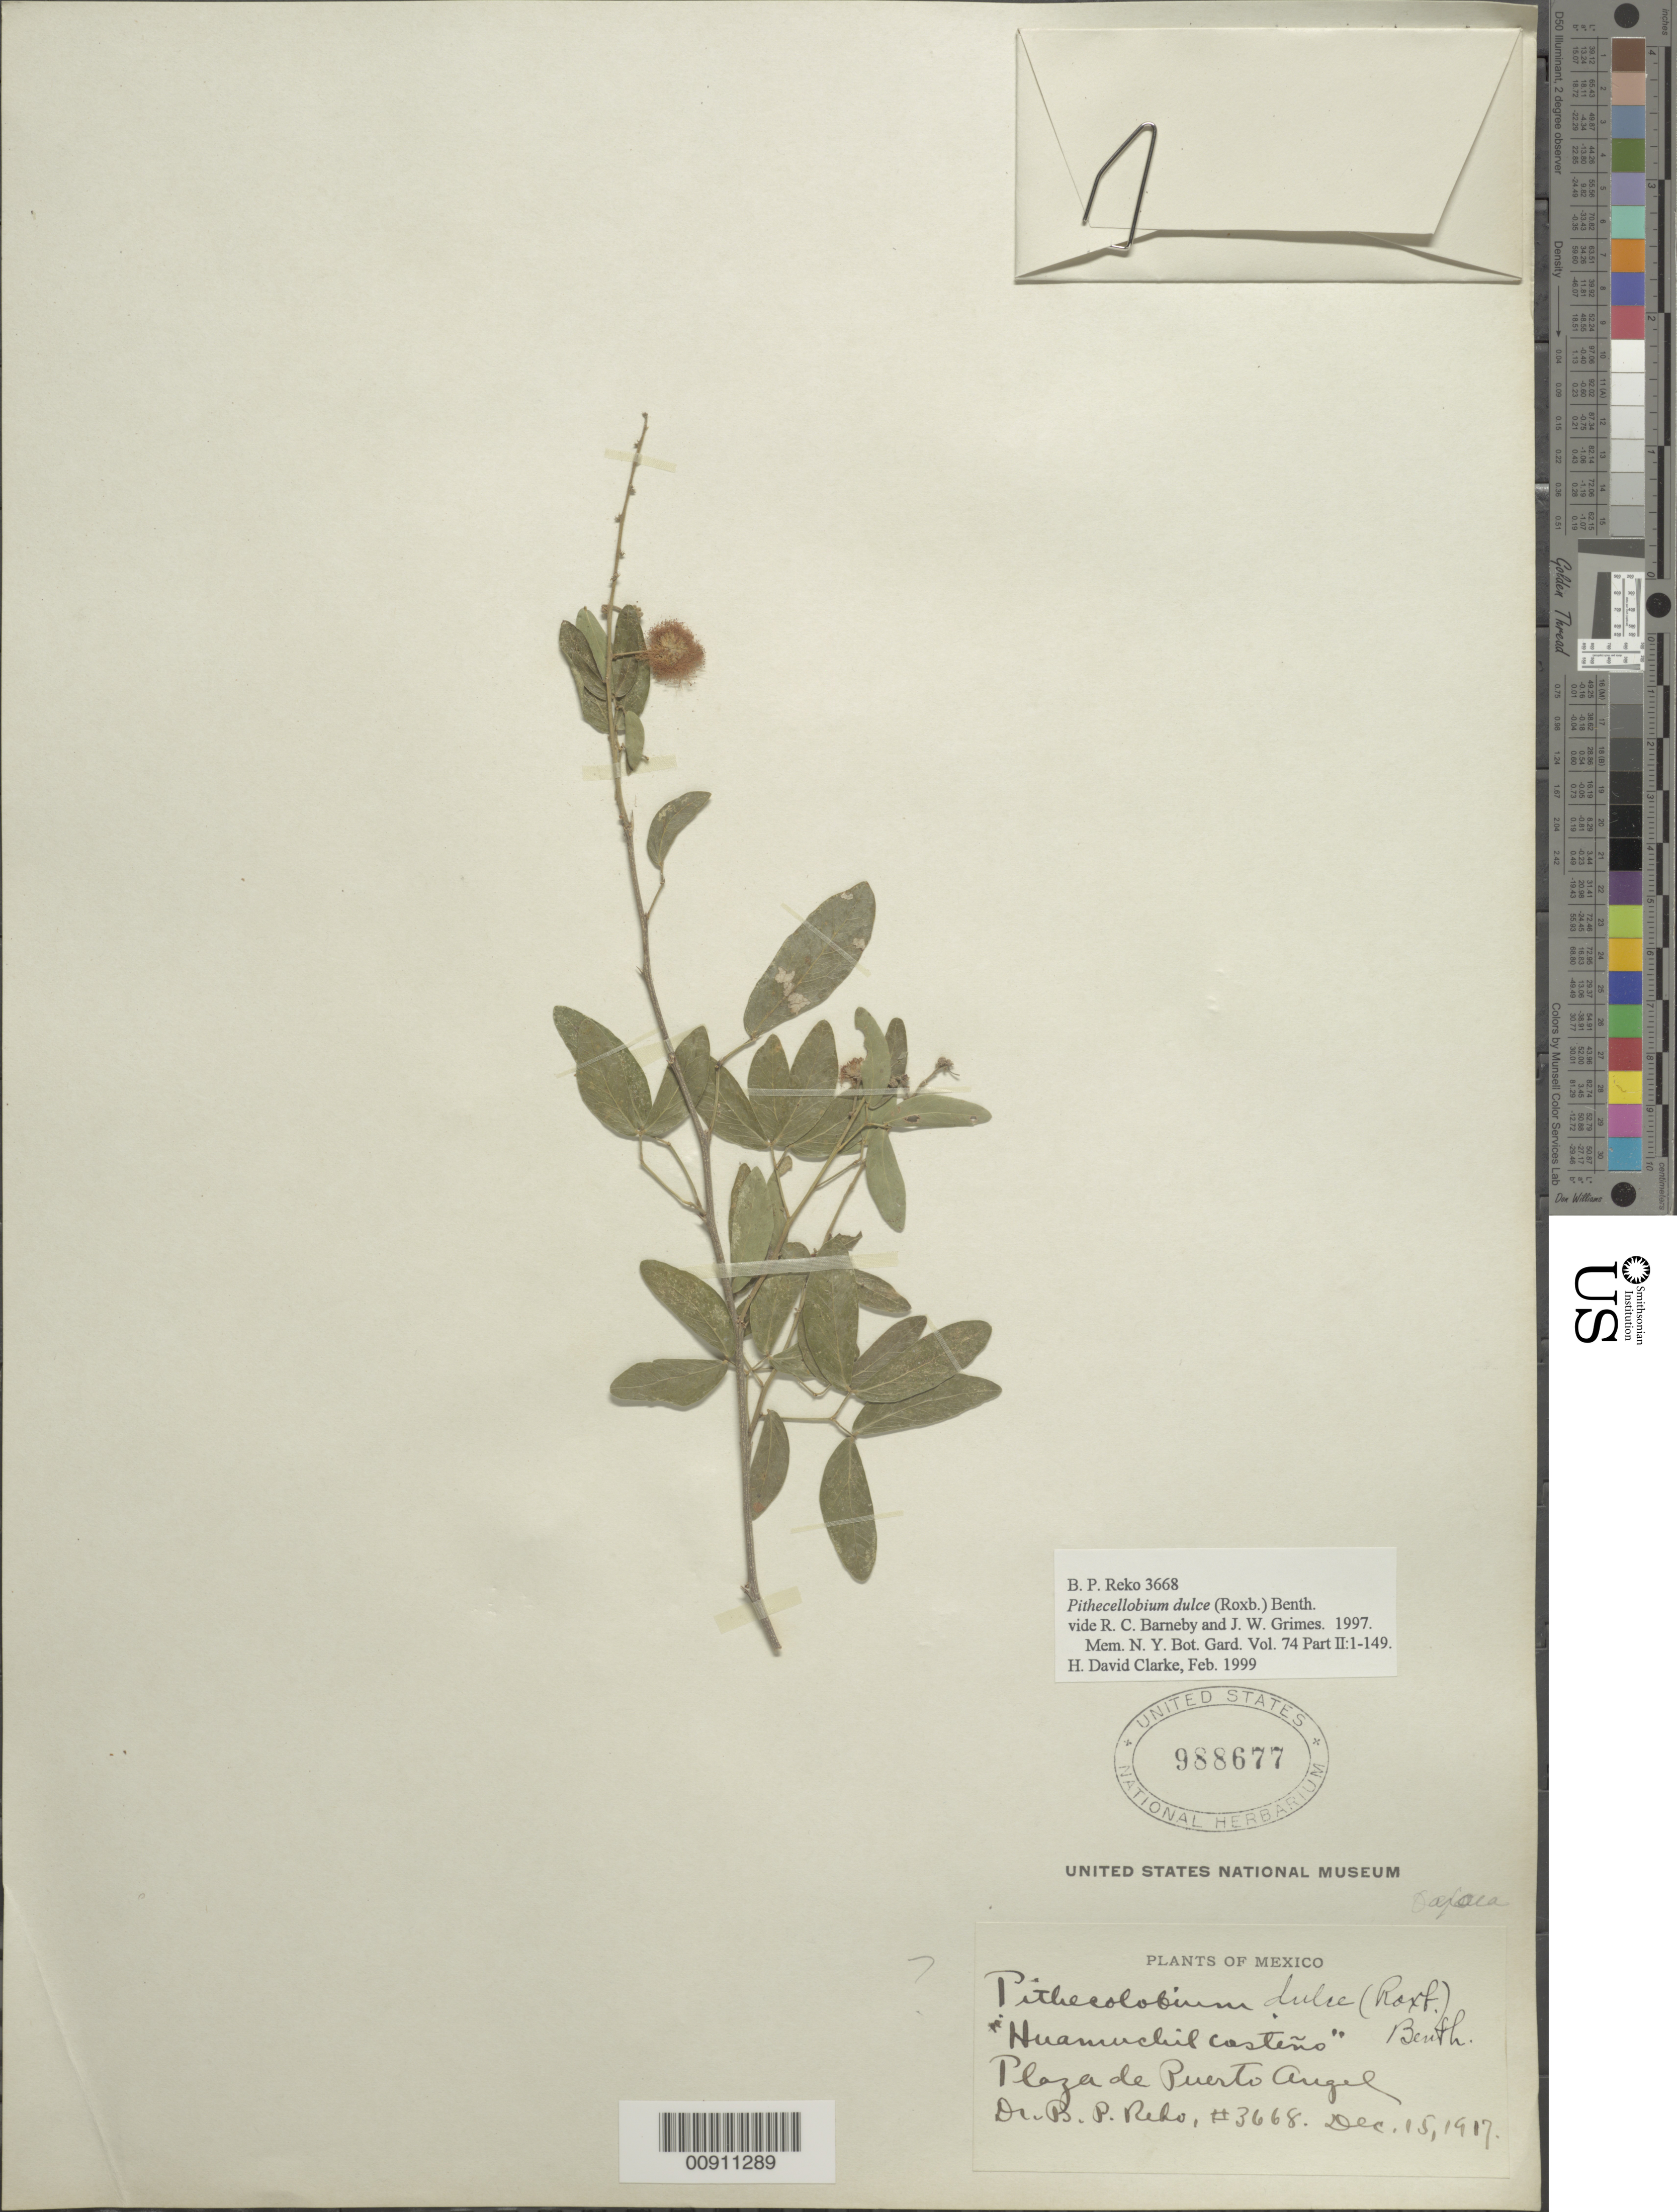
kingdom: Plantae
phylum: Tracheophyta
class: Magnoliopsida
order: Fabales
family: Fabaceae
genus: Pithecellobium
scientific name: Pithecellobium dulce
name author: (Roxb.) Benth.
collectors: B. P. Reko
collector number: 3668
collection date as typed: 15 Dec 1917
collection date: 1917-12-15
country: Mexico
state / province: Oaxaca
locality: Plaza de Puerto Angel.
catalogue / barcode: US 988677